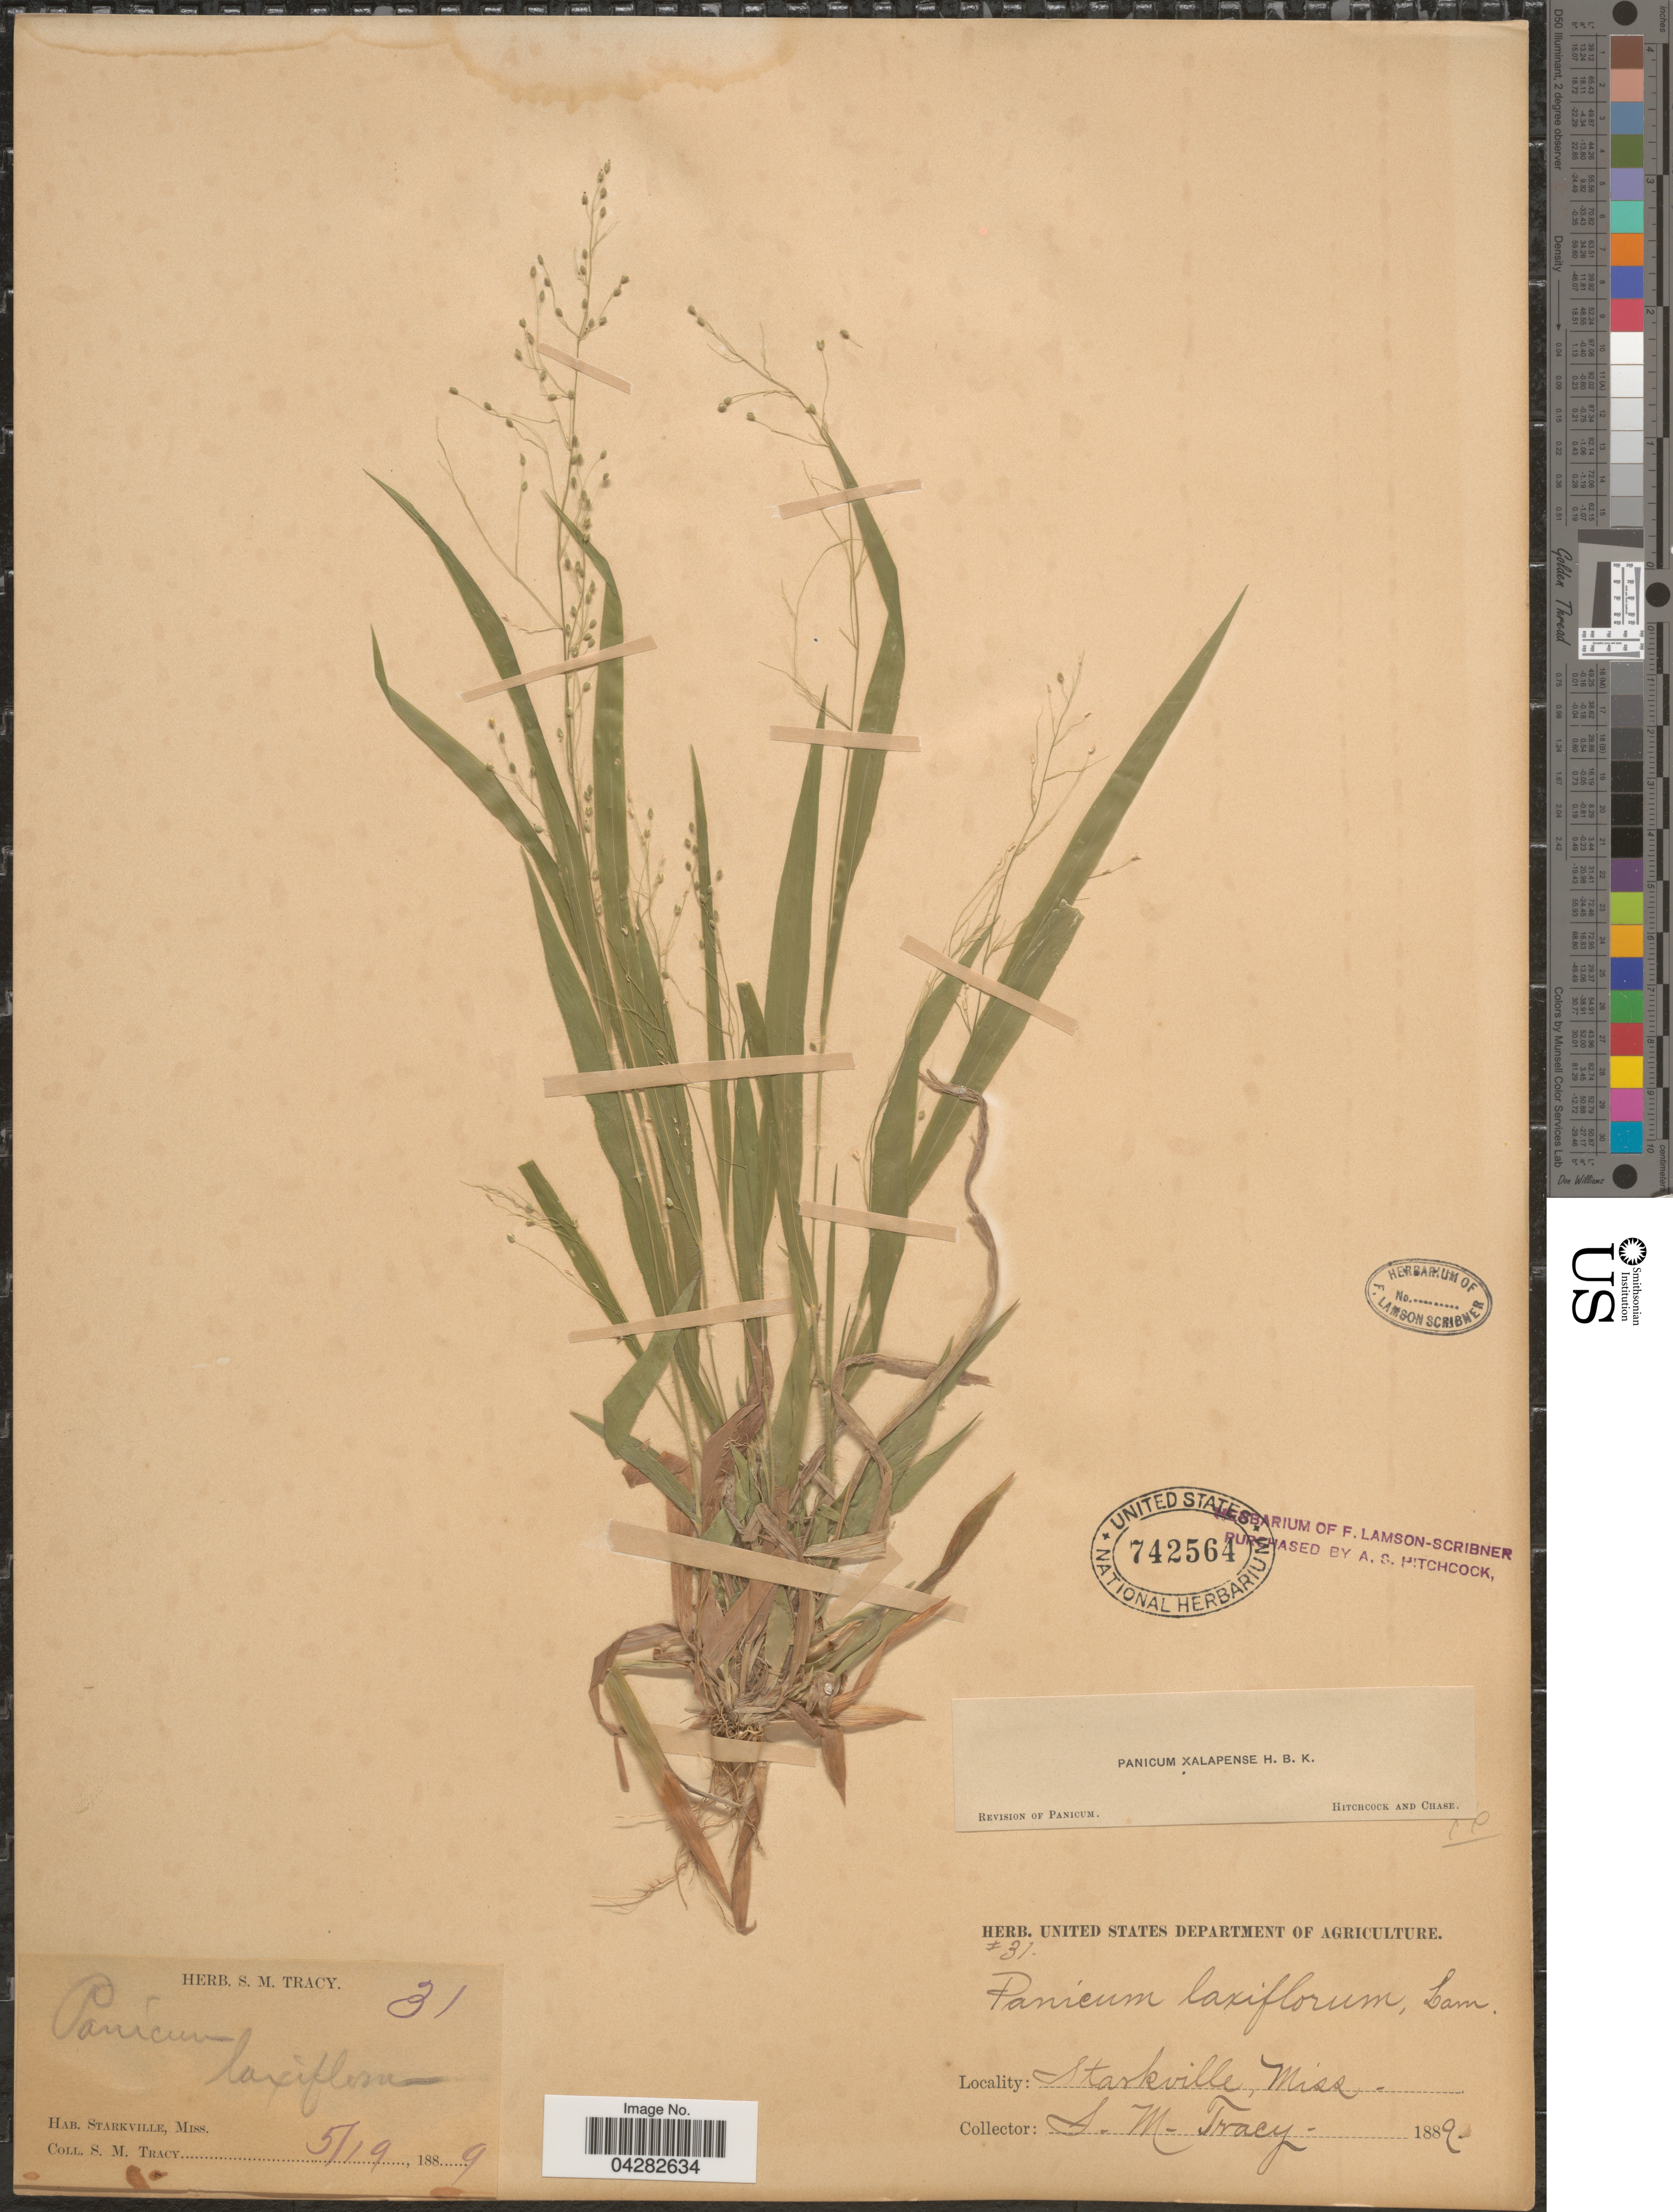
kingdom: Plantae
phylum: Tracheophyta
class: Liliopsida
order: Poales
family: Poaceae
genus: Dichanthelium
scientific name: Dichanthelium laxiflorum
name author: (Lam.) Gould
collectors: S. M. Tracy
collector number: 31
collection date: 1889-05-19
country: United States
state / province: Mississippi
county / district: Oktibbeha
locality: Starkville.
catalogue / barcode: US 742564